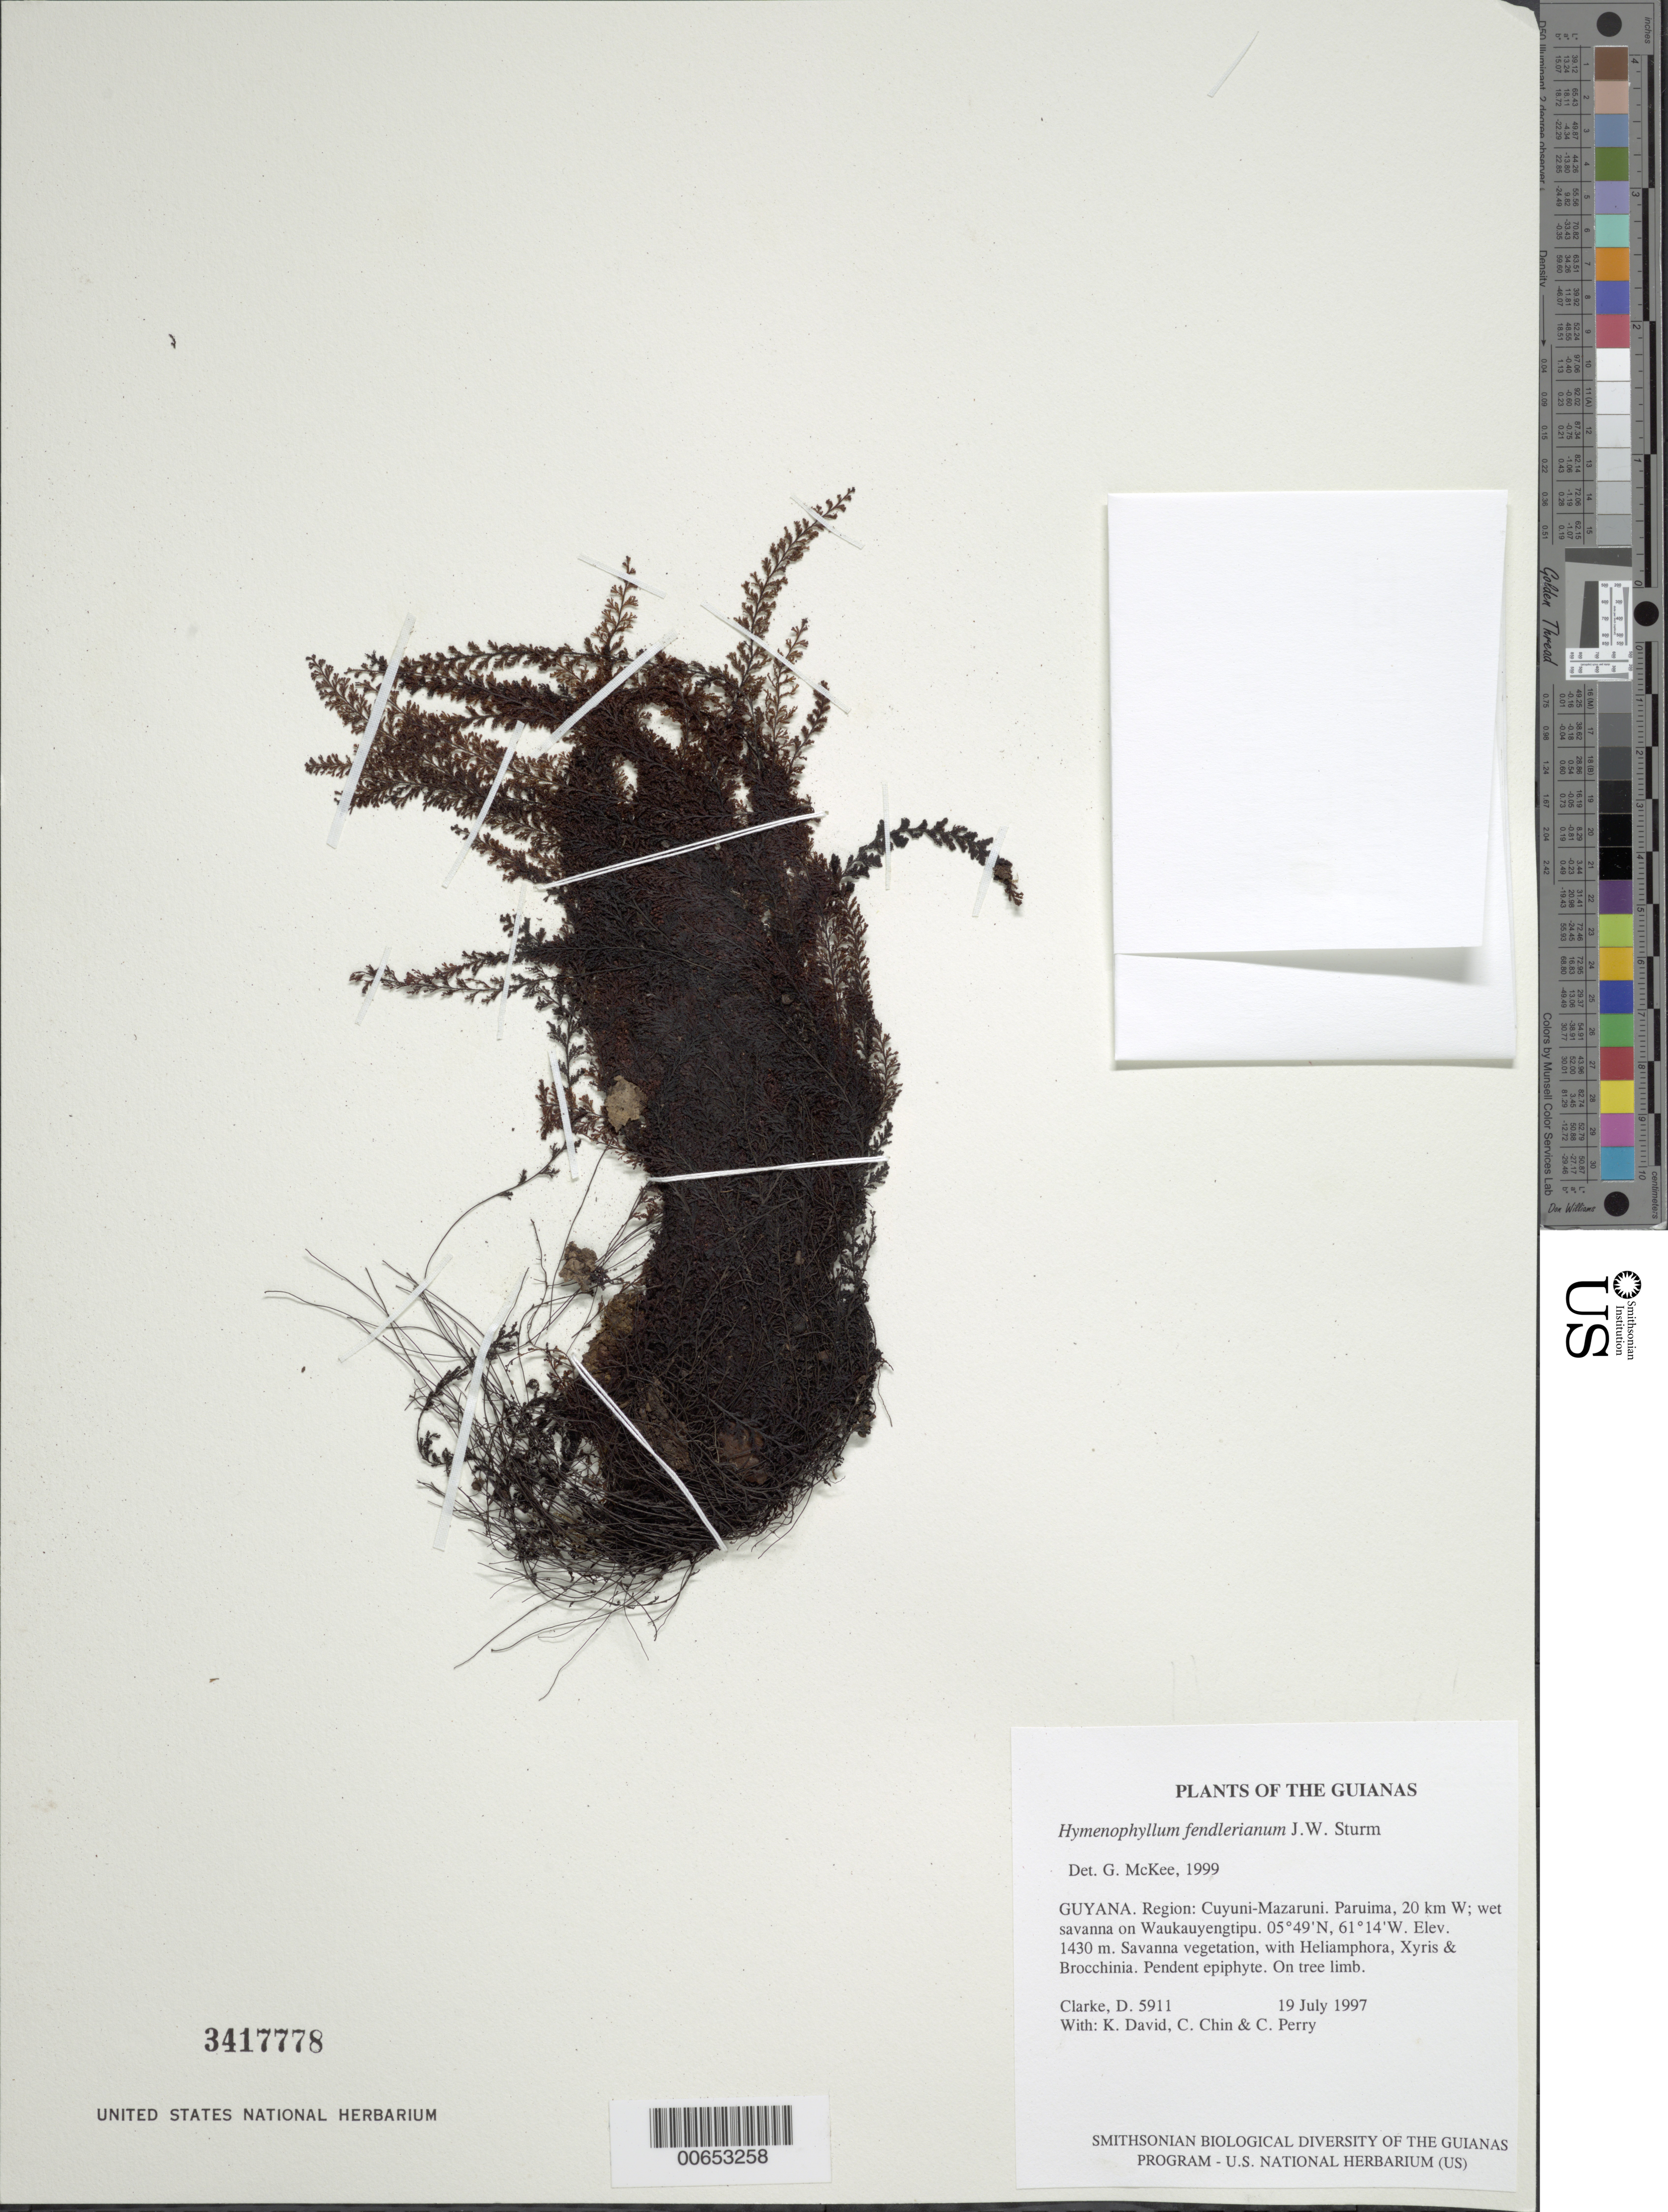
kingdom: Plantae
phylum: Tracheophyta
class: Polypodiopsida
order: Hymenophyllales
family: Hymenophyllaceae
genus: Hymenophyllum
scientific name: Hymenophyllum fendlerianum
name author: J.W. Sturm in Mart.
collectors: H. D. Clarke, K. David, C. Chin & C. Perry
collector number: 5911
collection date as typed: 19 July 1997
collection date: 1997-07-19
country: Guyana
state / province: Cuyuni-Mazaruni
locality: Paruima, 20 km W; wet savanna on Waukauyengtipu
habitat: Savanna vegetation, with Heliamphora, Xyris & Brocchinia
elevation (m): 1430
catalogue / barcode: US 3417778